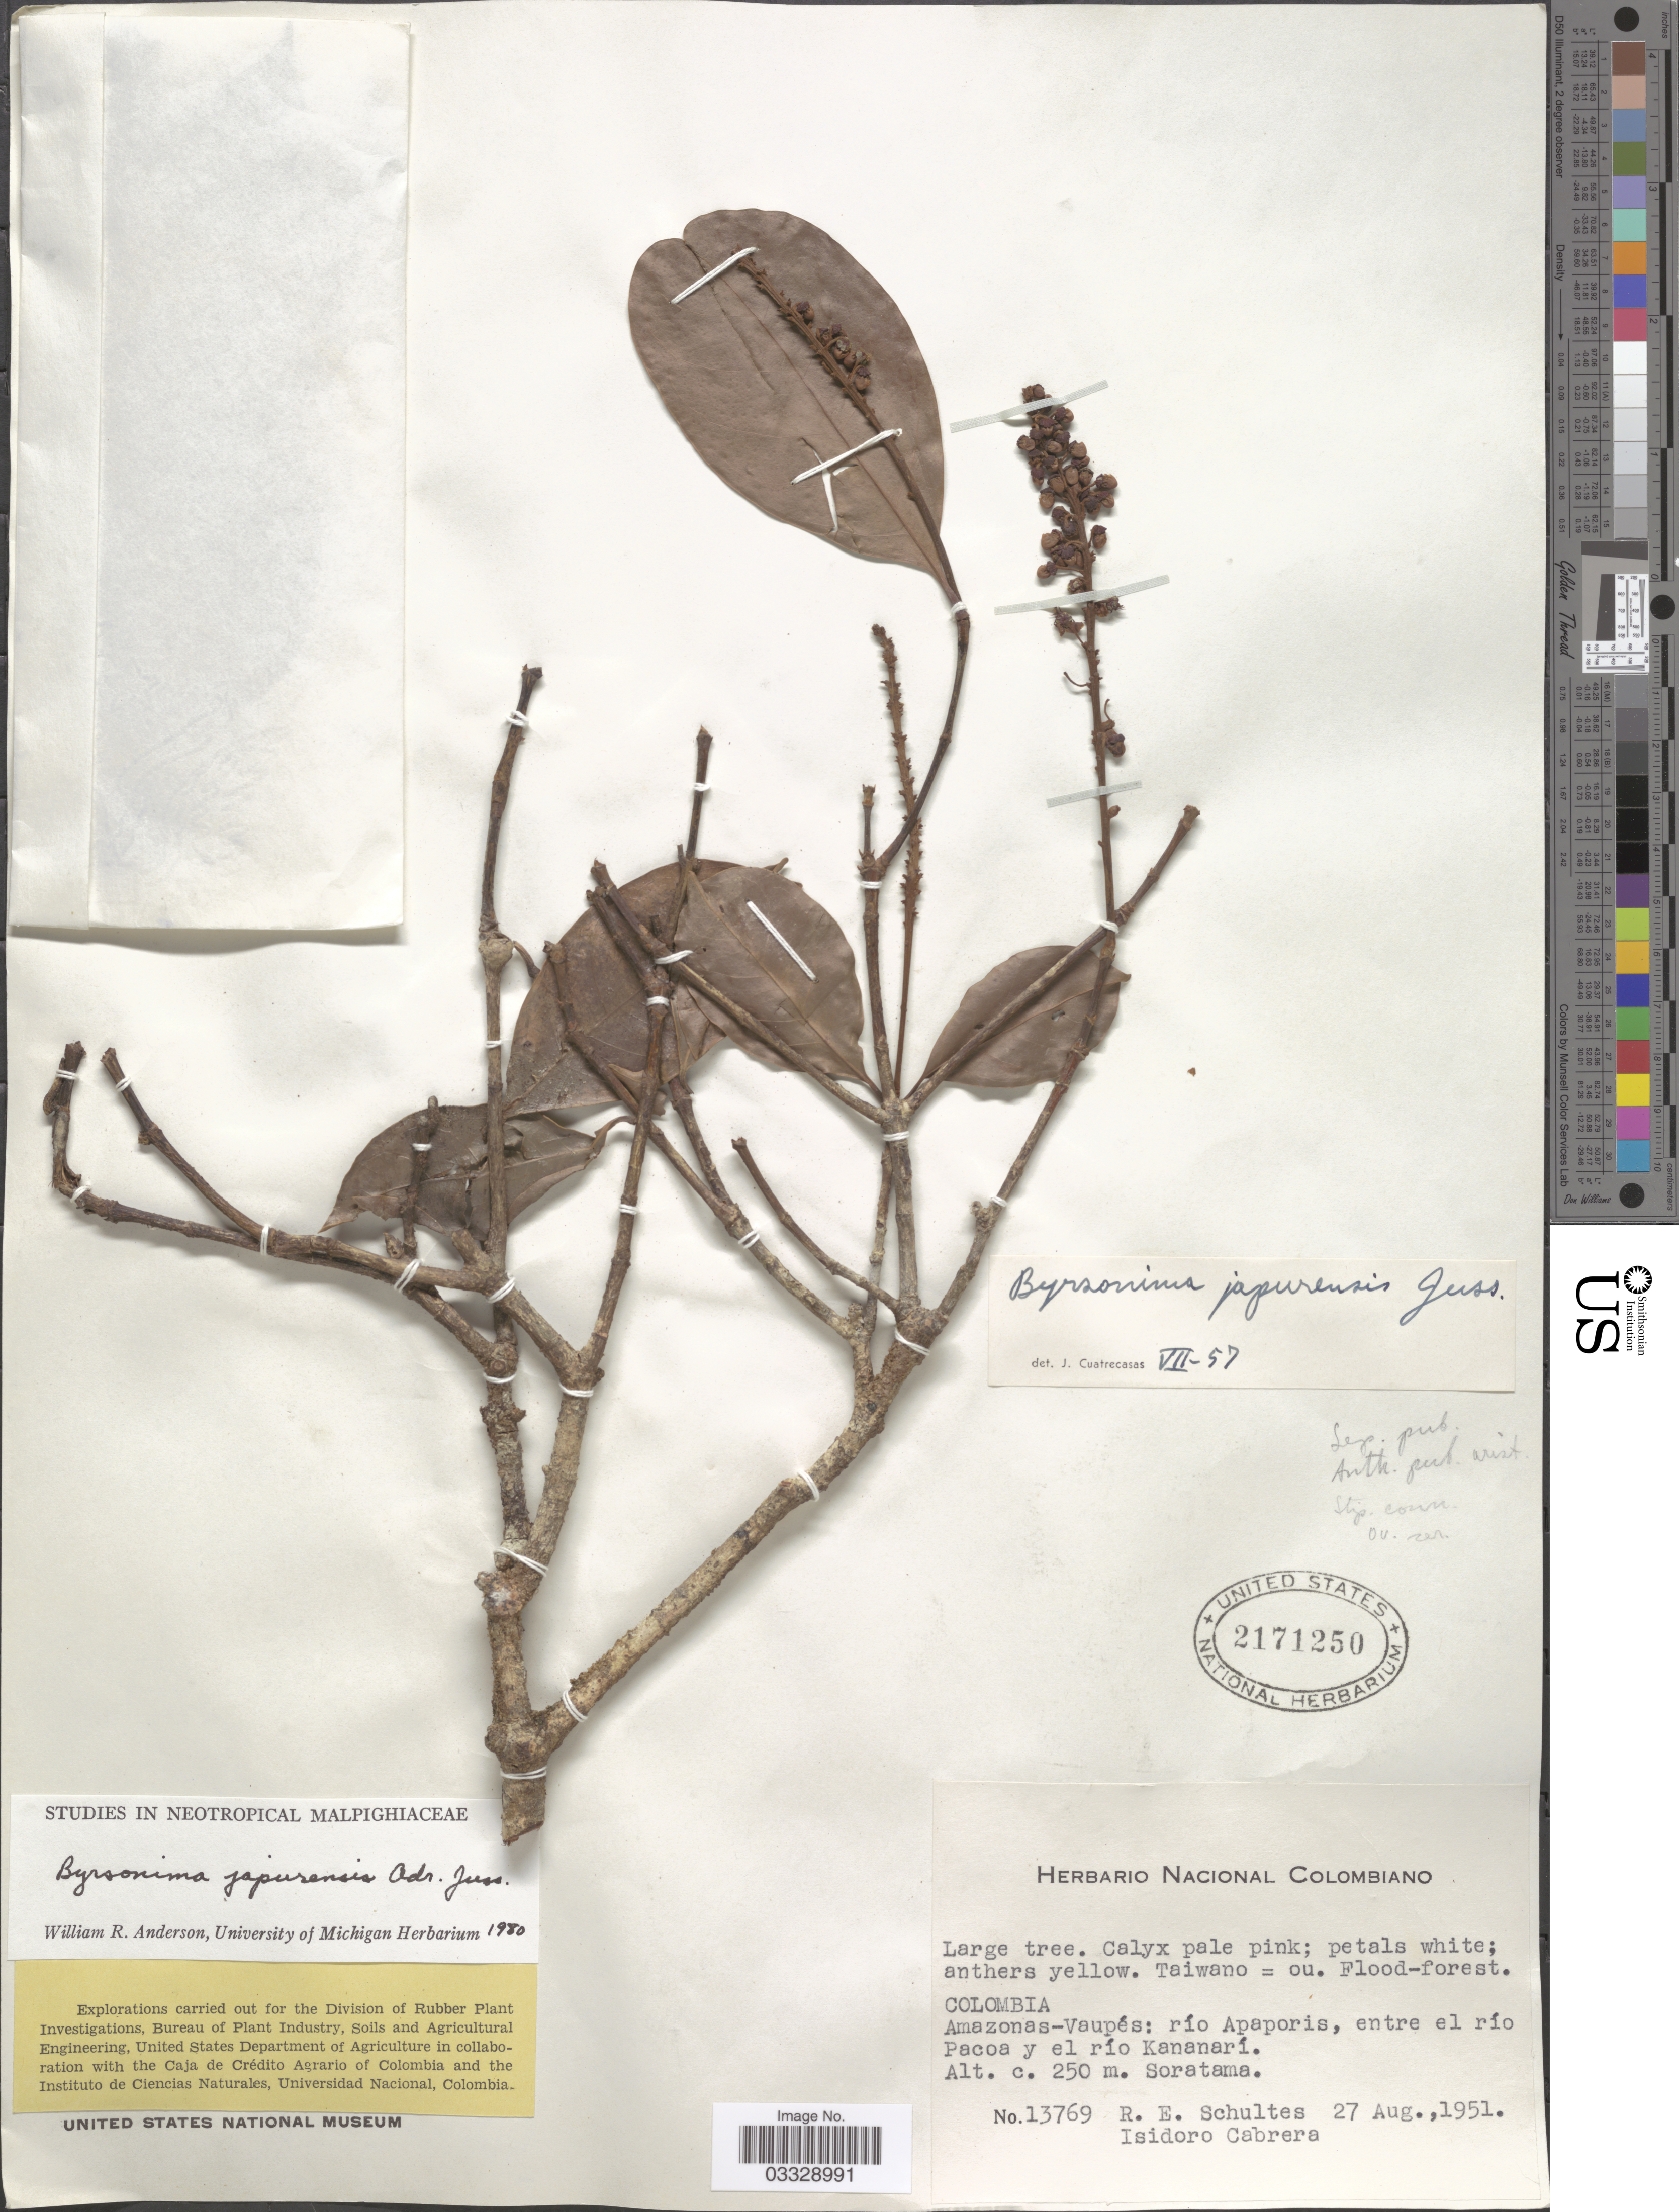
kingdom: Plantae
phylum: Tracheophyta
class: Magnoliopsida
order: Malpighiales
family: Malpighiaceae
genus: Byrsonima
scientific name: Byrsonima japurensis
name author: A. Juss.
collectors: R. E. Schultes & I. Cabrera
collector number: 13769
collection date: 1951-08-27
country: Colombia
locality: Amazonas - Vaupés: río Apaporis, entre el Río Pacoa y el río Kananarí. Soratama.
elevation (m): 250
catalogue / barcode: US 2171250